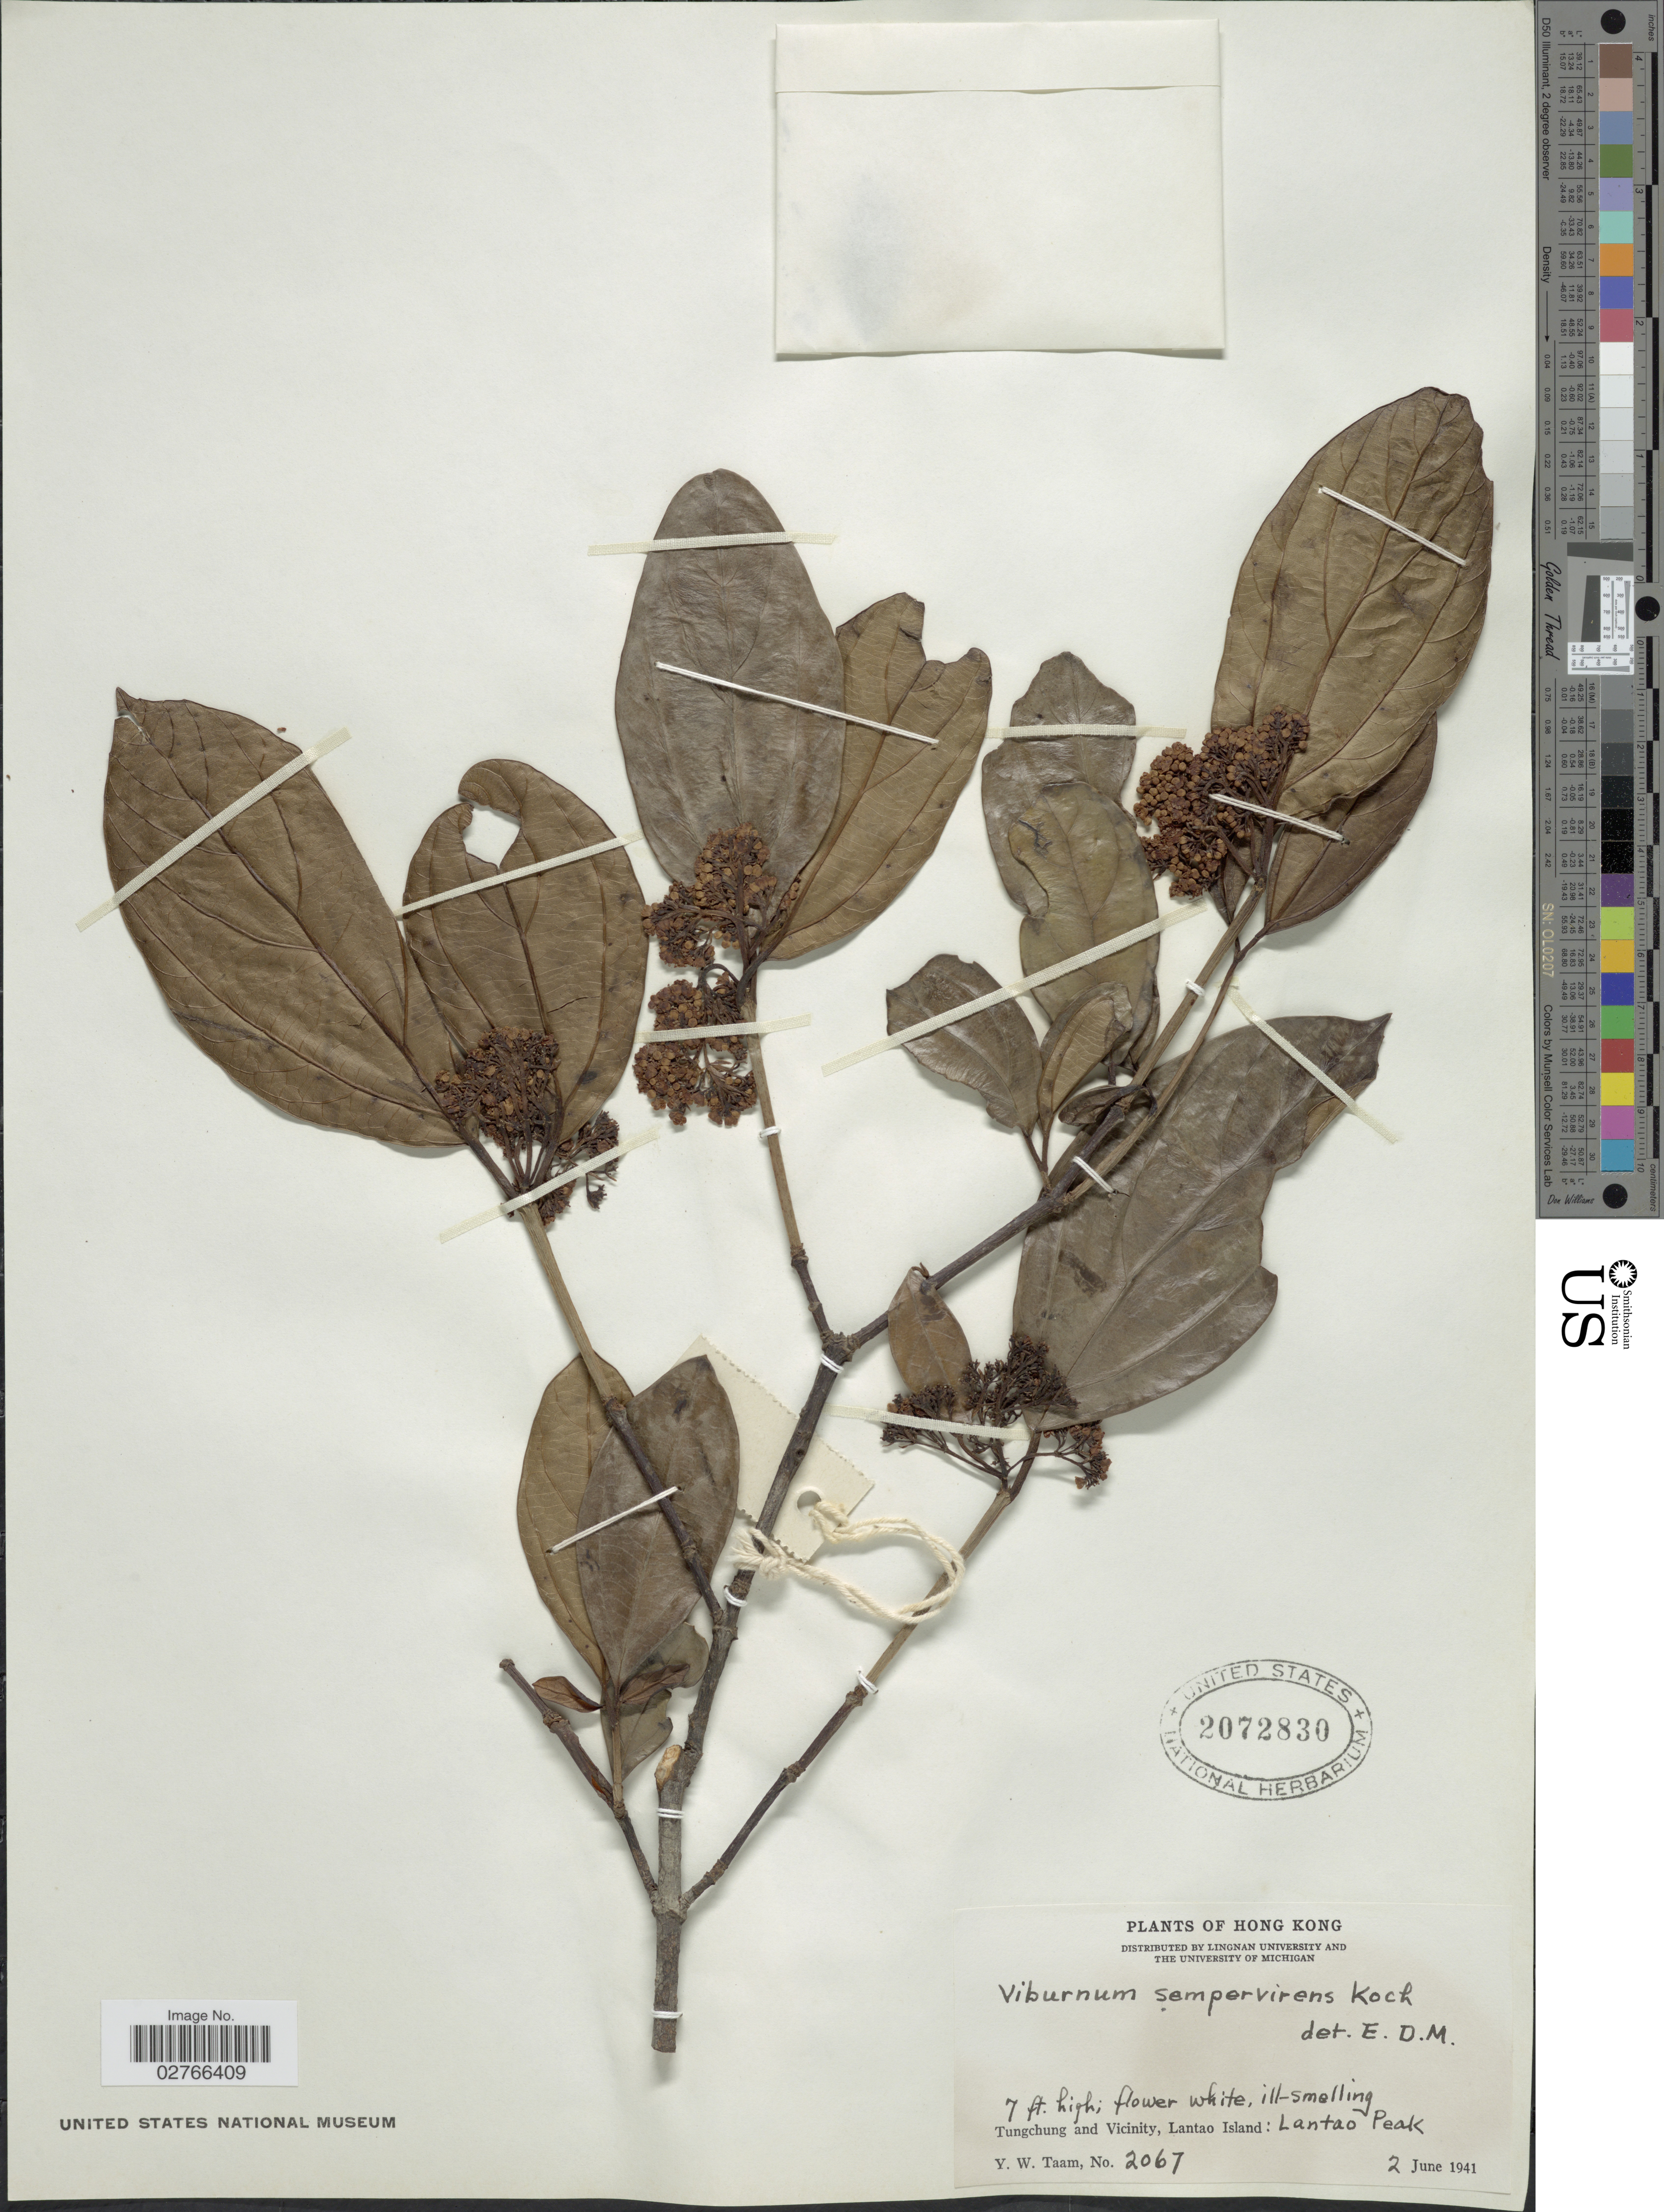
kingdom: Plantae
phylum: Tracheophyta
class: Magnoliopsida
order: Dipsacales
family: Viburnaceae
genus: Viburnum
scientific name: Viburnum sempervirens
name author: K. Koch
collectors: Y. W. Taam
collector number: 2067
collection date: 1941-06-02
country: China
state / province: Hong Kong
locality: Tungchung and Vicinity, Lantao Island, Lantao Peak.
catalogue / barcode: US 2072830